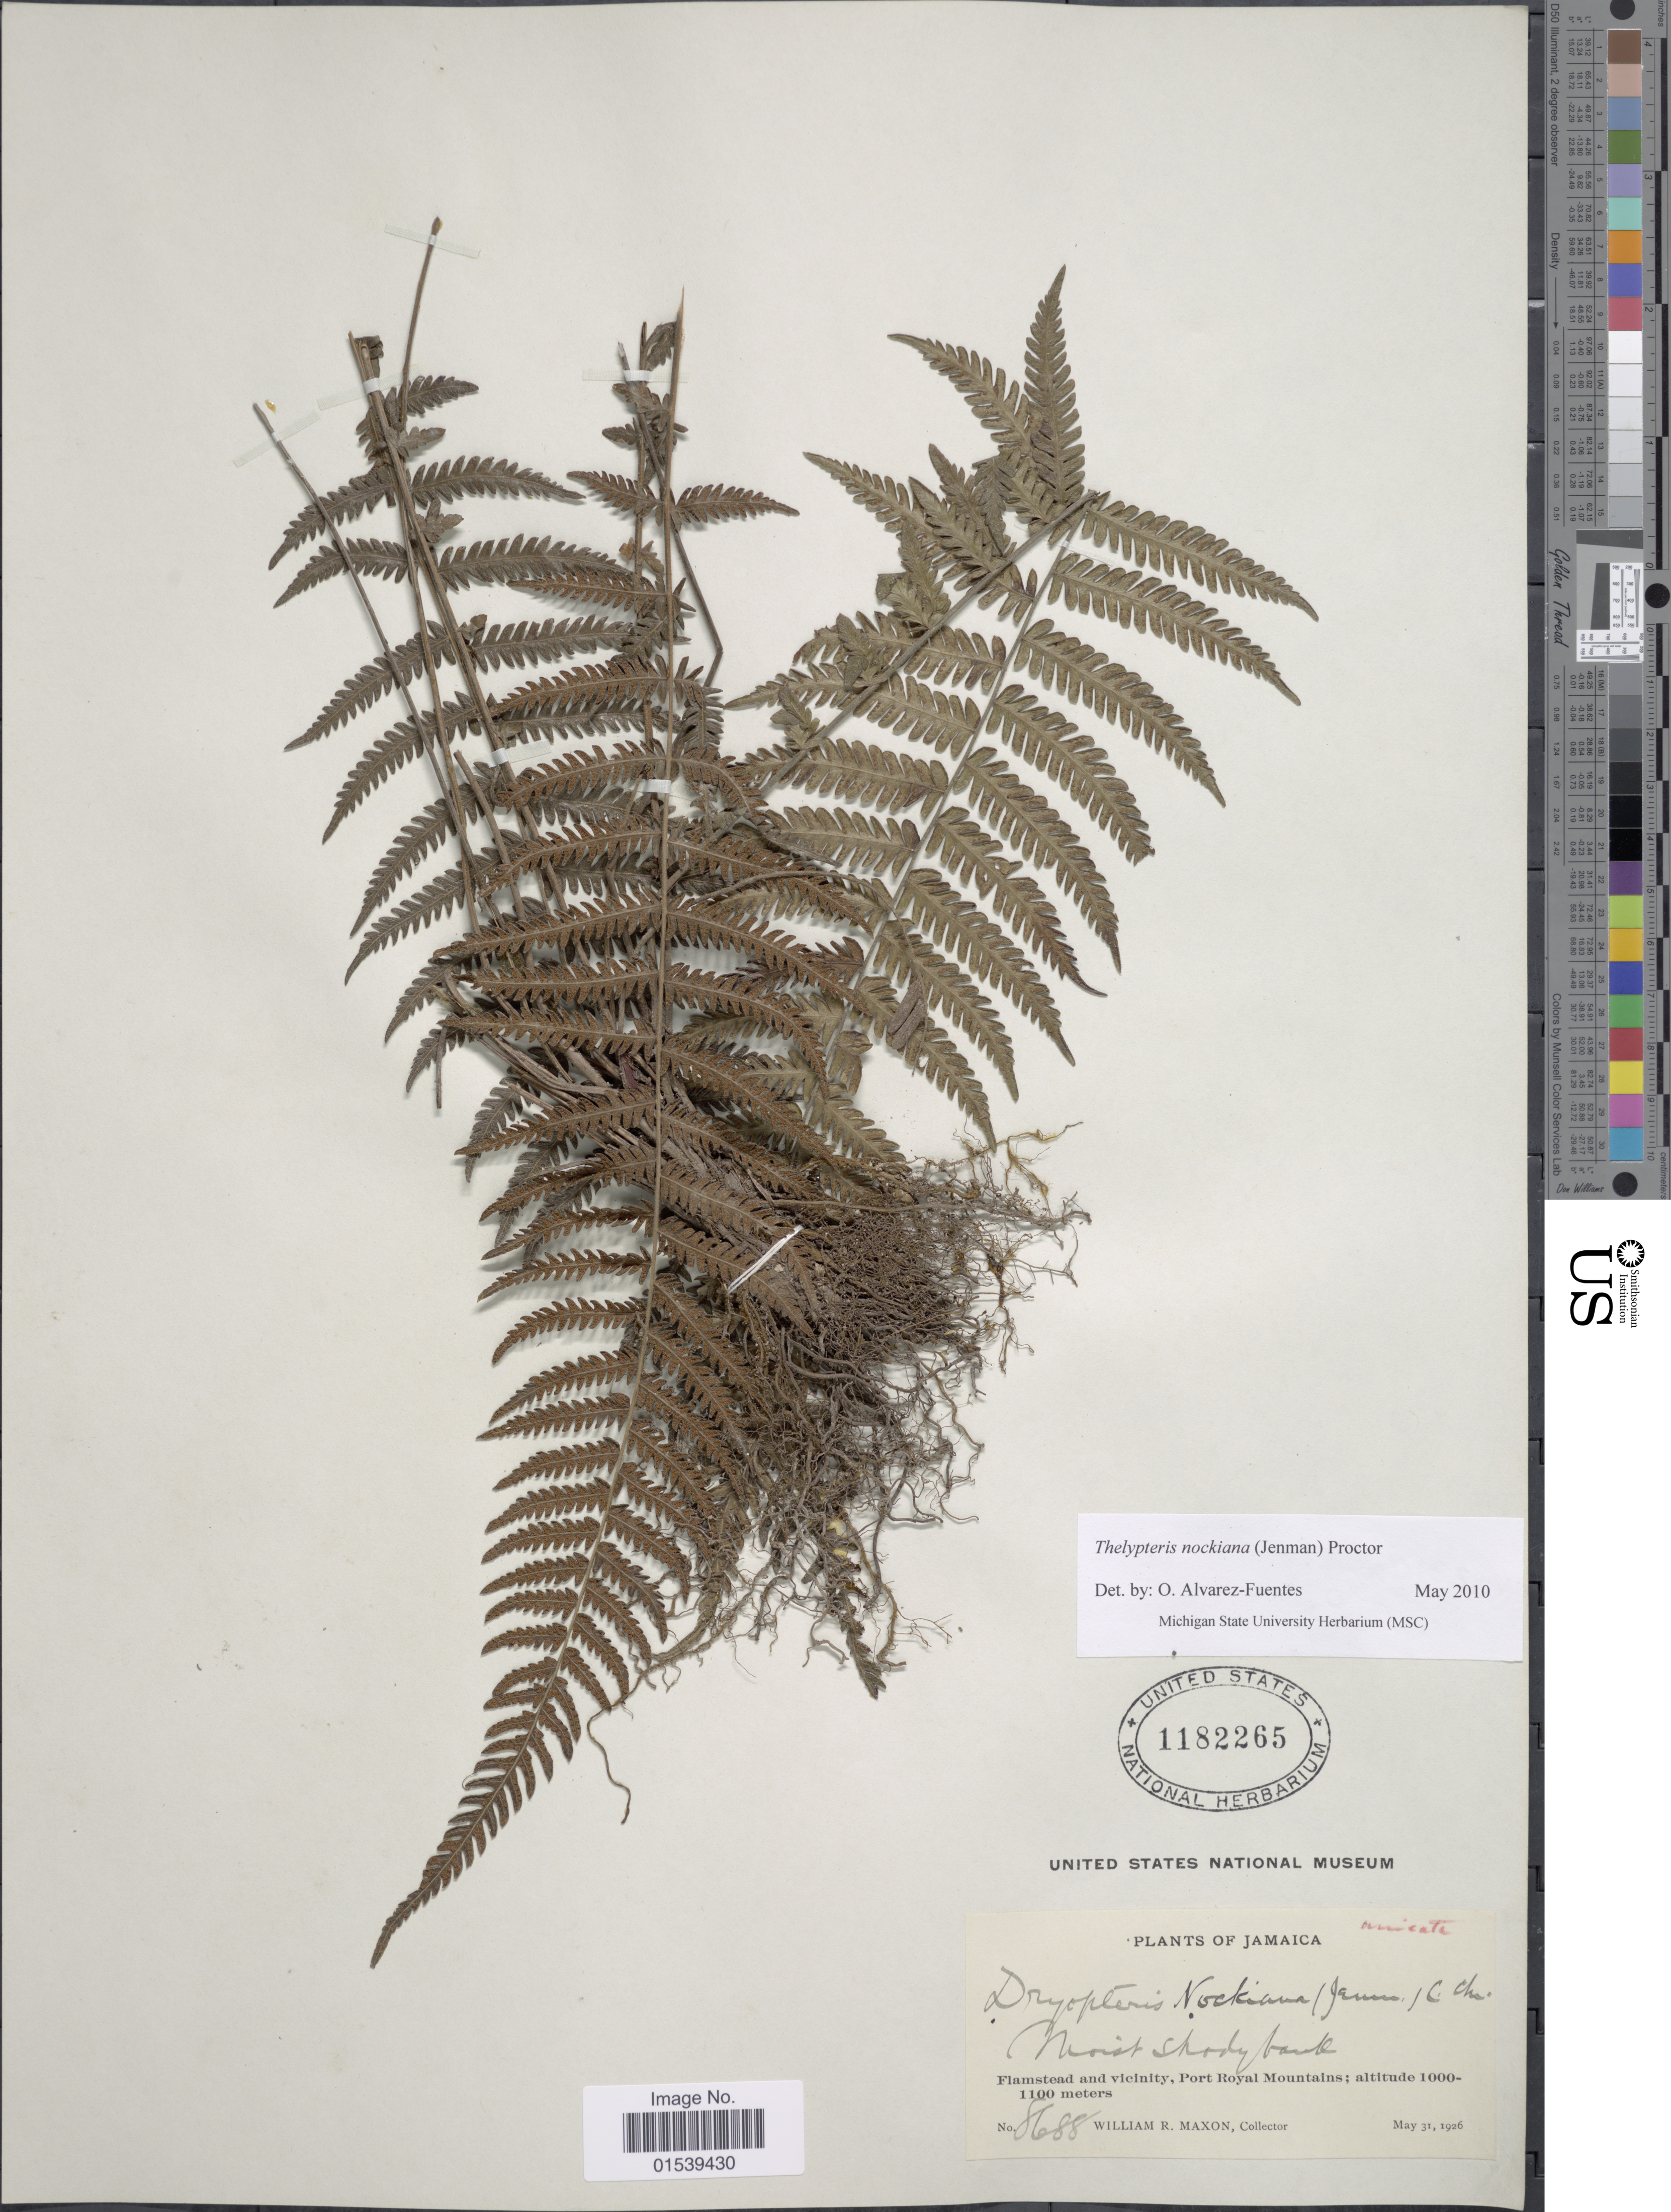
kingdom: Plantae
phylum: Tracheophyta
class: Polypodiopsida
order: Polypodiales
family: Thelypteridaceae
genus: Amauropelta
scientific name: Amauropelta nockiana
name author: (Jenman) Pic. Serm.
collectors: W. R. Maxon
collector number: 8688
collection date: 1926-05-31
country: Jamaica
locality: Flamstead and vicinity, Port Royal Mountains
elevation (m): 1000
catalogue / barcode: US 1182265